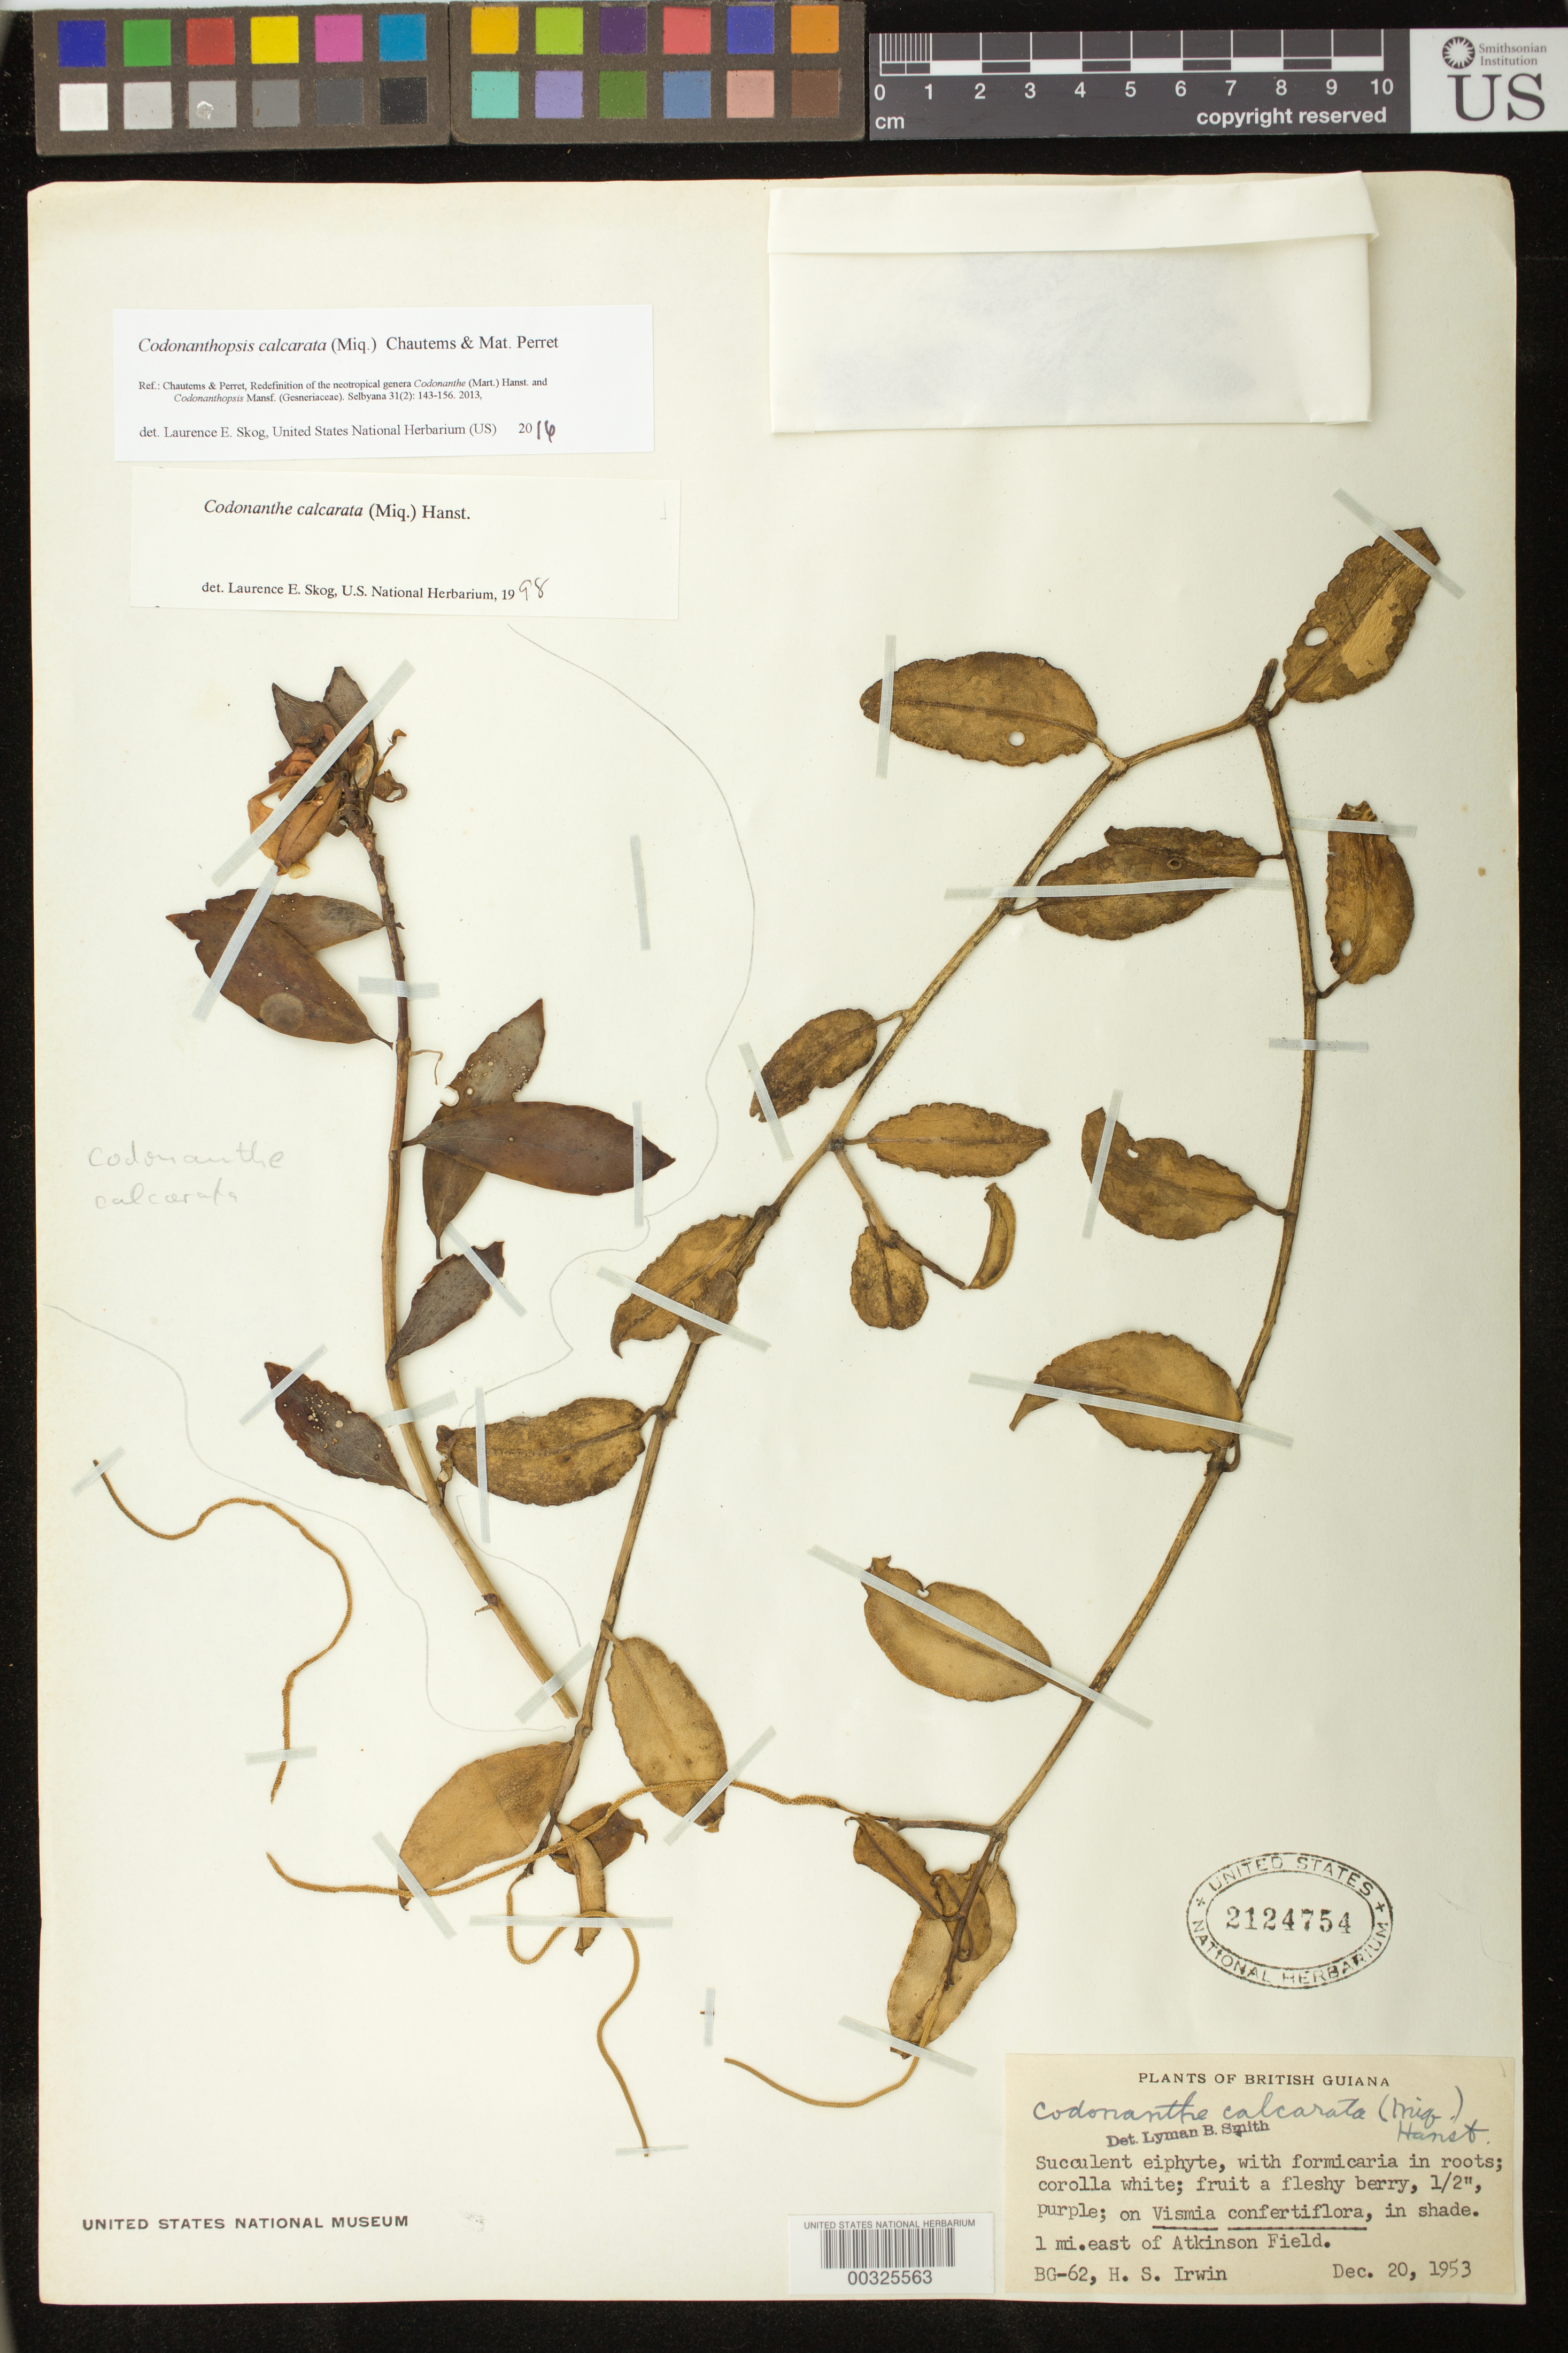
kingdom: Plantae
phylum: Tracheophyta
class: Magnoliopsida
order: Lamiales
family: Gesneriaceae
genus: Codonanthopsis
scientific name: Codonanthopsis calcarata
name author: (Miq.) Chautems & Mat.Perret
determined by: Skog, Laurence E.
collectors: H. Irwin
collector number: BG- 62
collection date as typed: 20 Dec 1953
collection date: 1953-12-20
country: Guyana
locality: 1 mi E of Atkinson field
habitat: On Vismia confertiflora, in shade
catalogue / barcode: US 2124754